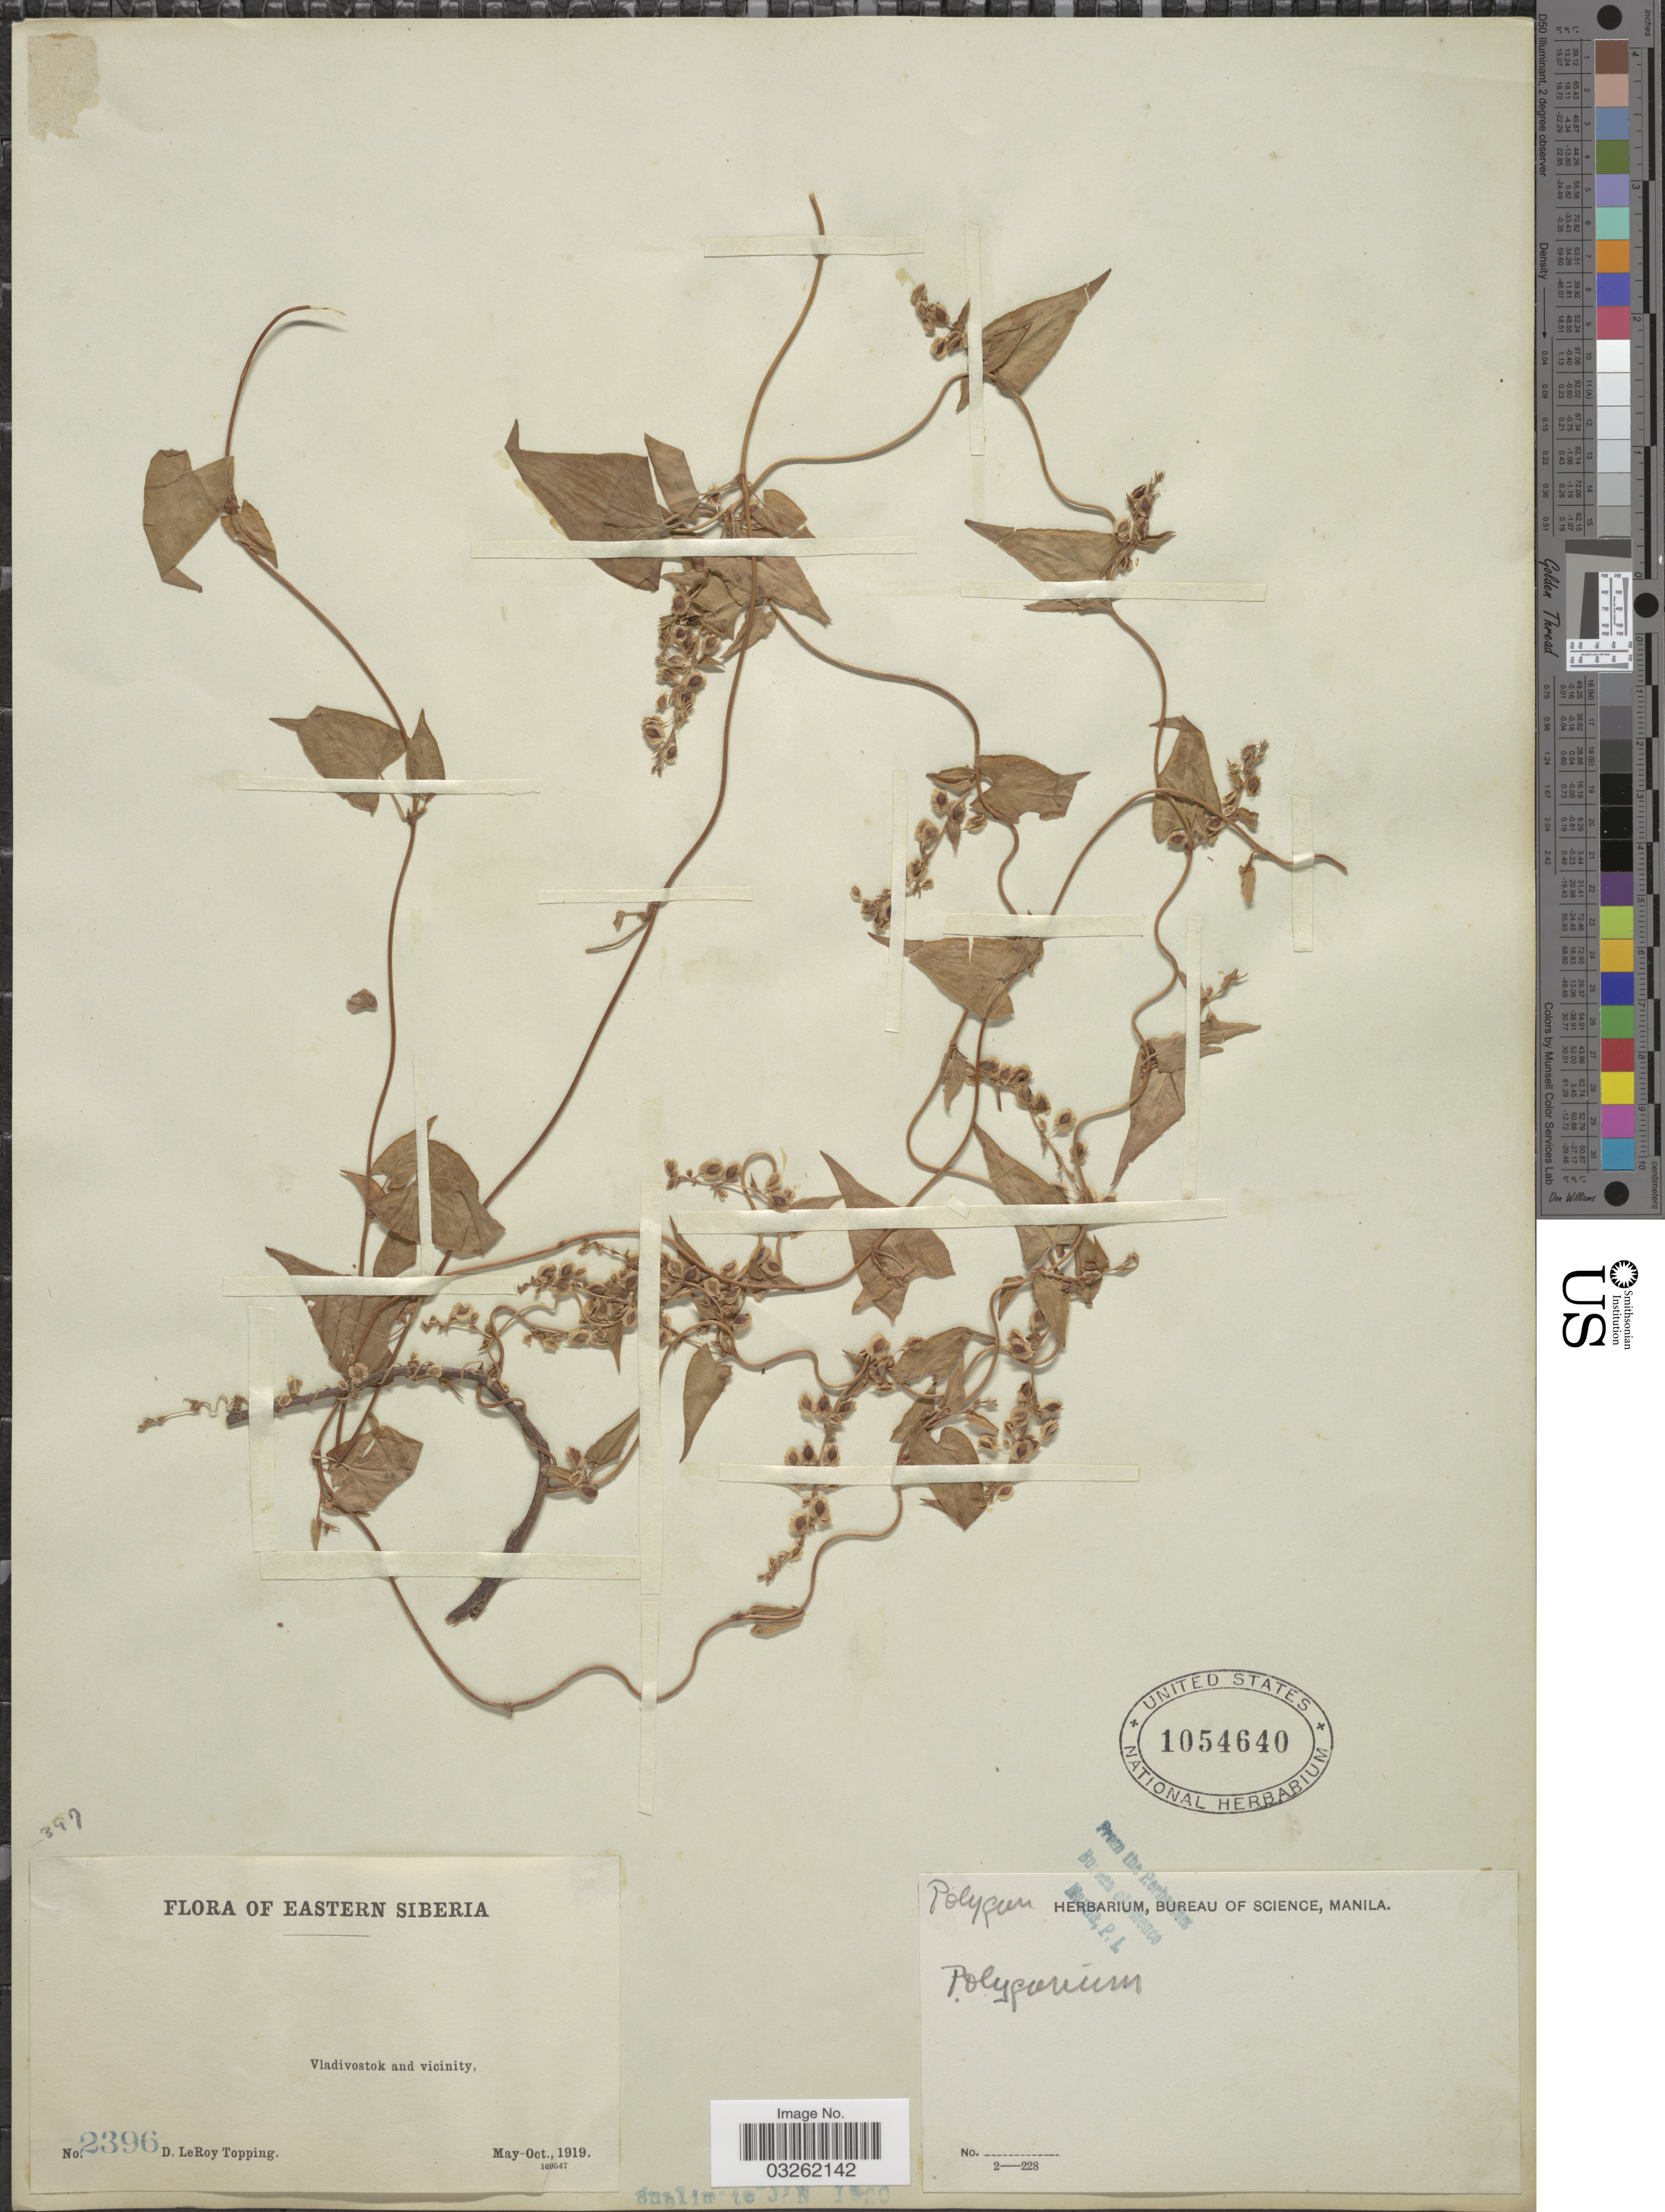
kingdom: Plantae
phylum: Tracheophyta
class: Magnoliopsida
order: Caryophyllales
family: Polygonaceae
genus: Fallopia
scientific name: Fallopia dumetorum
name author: (L.) Holub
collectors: D. L. Topping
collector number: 2396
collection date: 1919-05/1919-10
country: Russian Federation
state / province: Primorsky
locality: Eastern Siberia. Vladivostok and vicinity.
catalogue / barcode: US 1054640